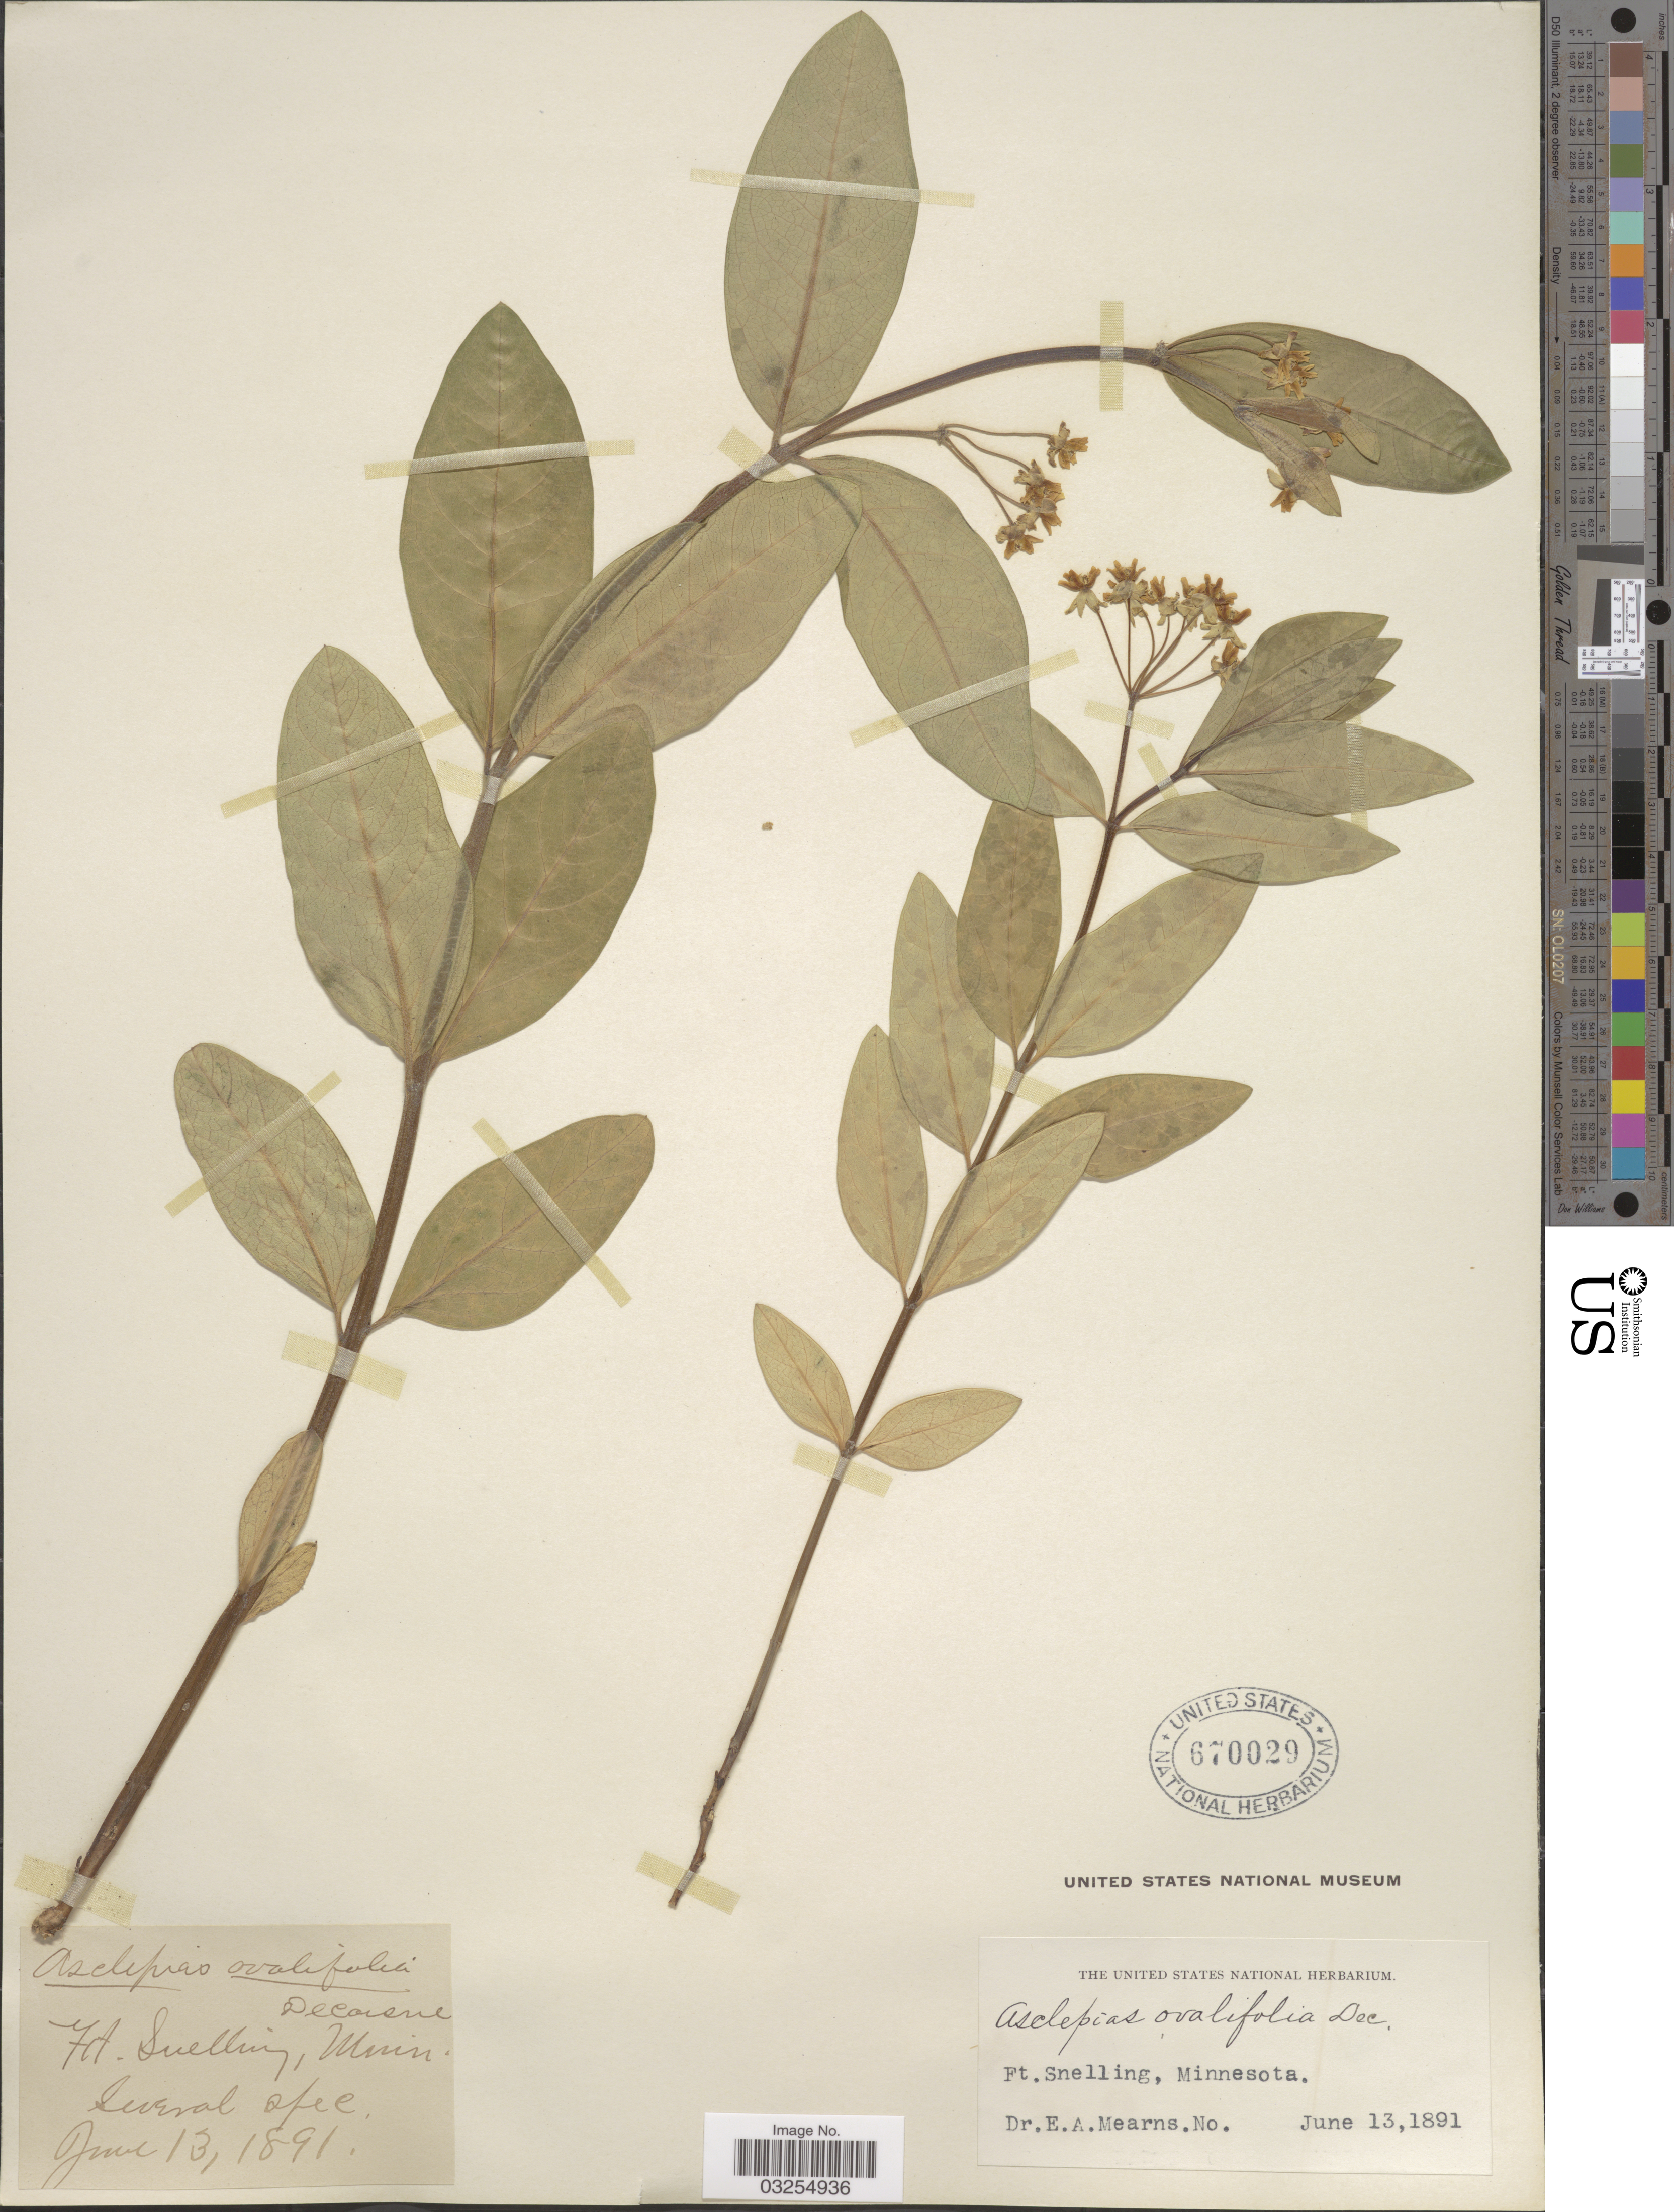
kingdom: Plantae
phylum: Tracheophyta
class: Magnoliopsida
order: Gentianales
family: Apocynaceae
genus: Asclepias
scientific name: Asclepias ovalifolia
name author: Decne.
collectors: E. A. Mearns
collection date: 1891-06-13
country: United States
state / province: Minnesota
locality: Ft. Snelling.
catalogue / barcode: US 670029